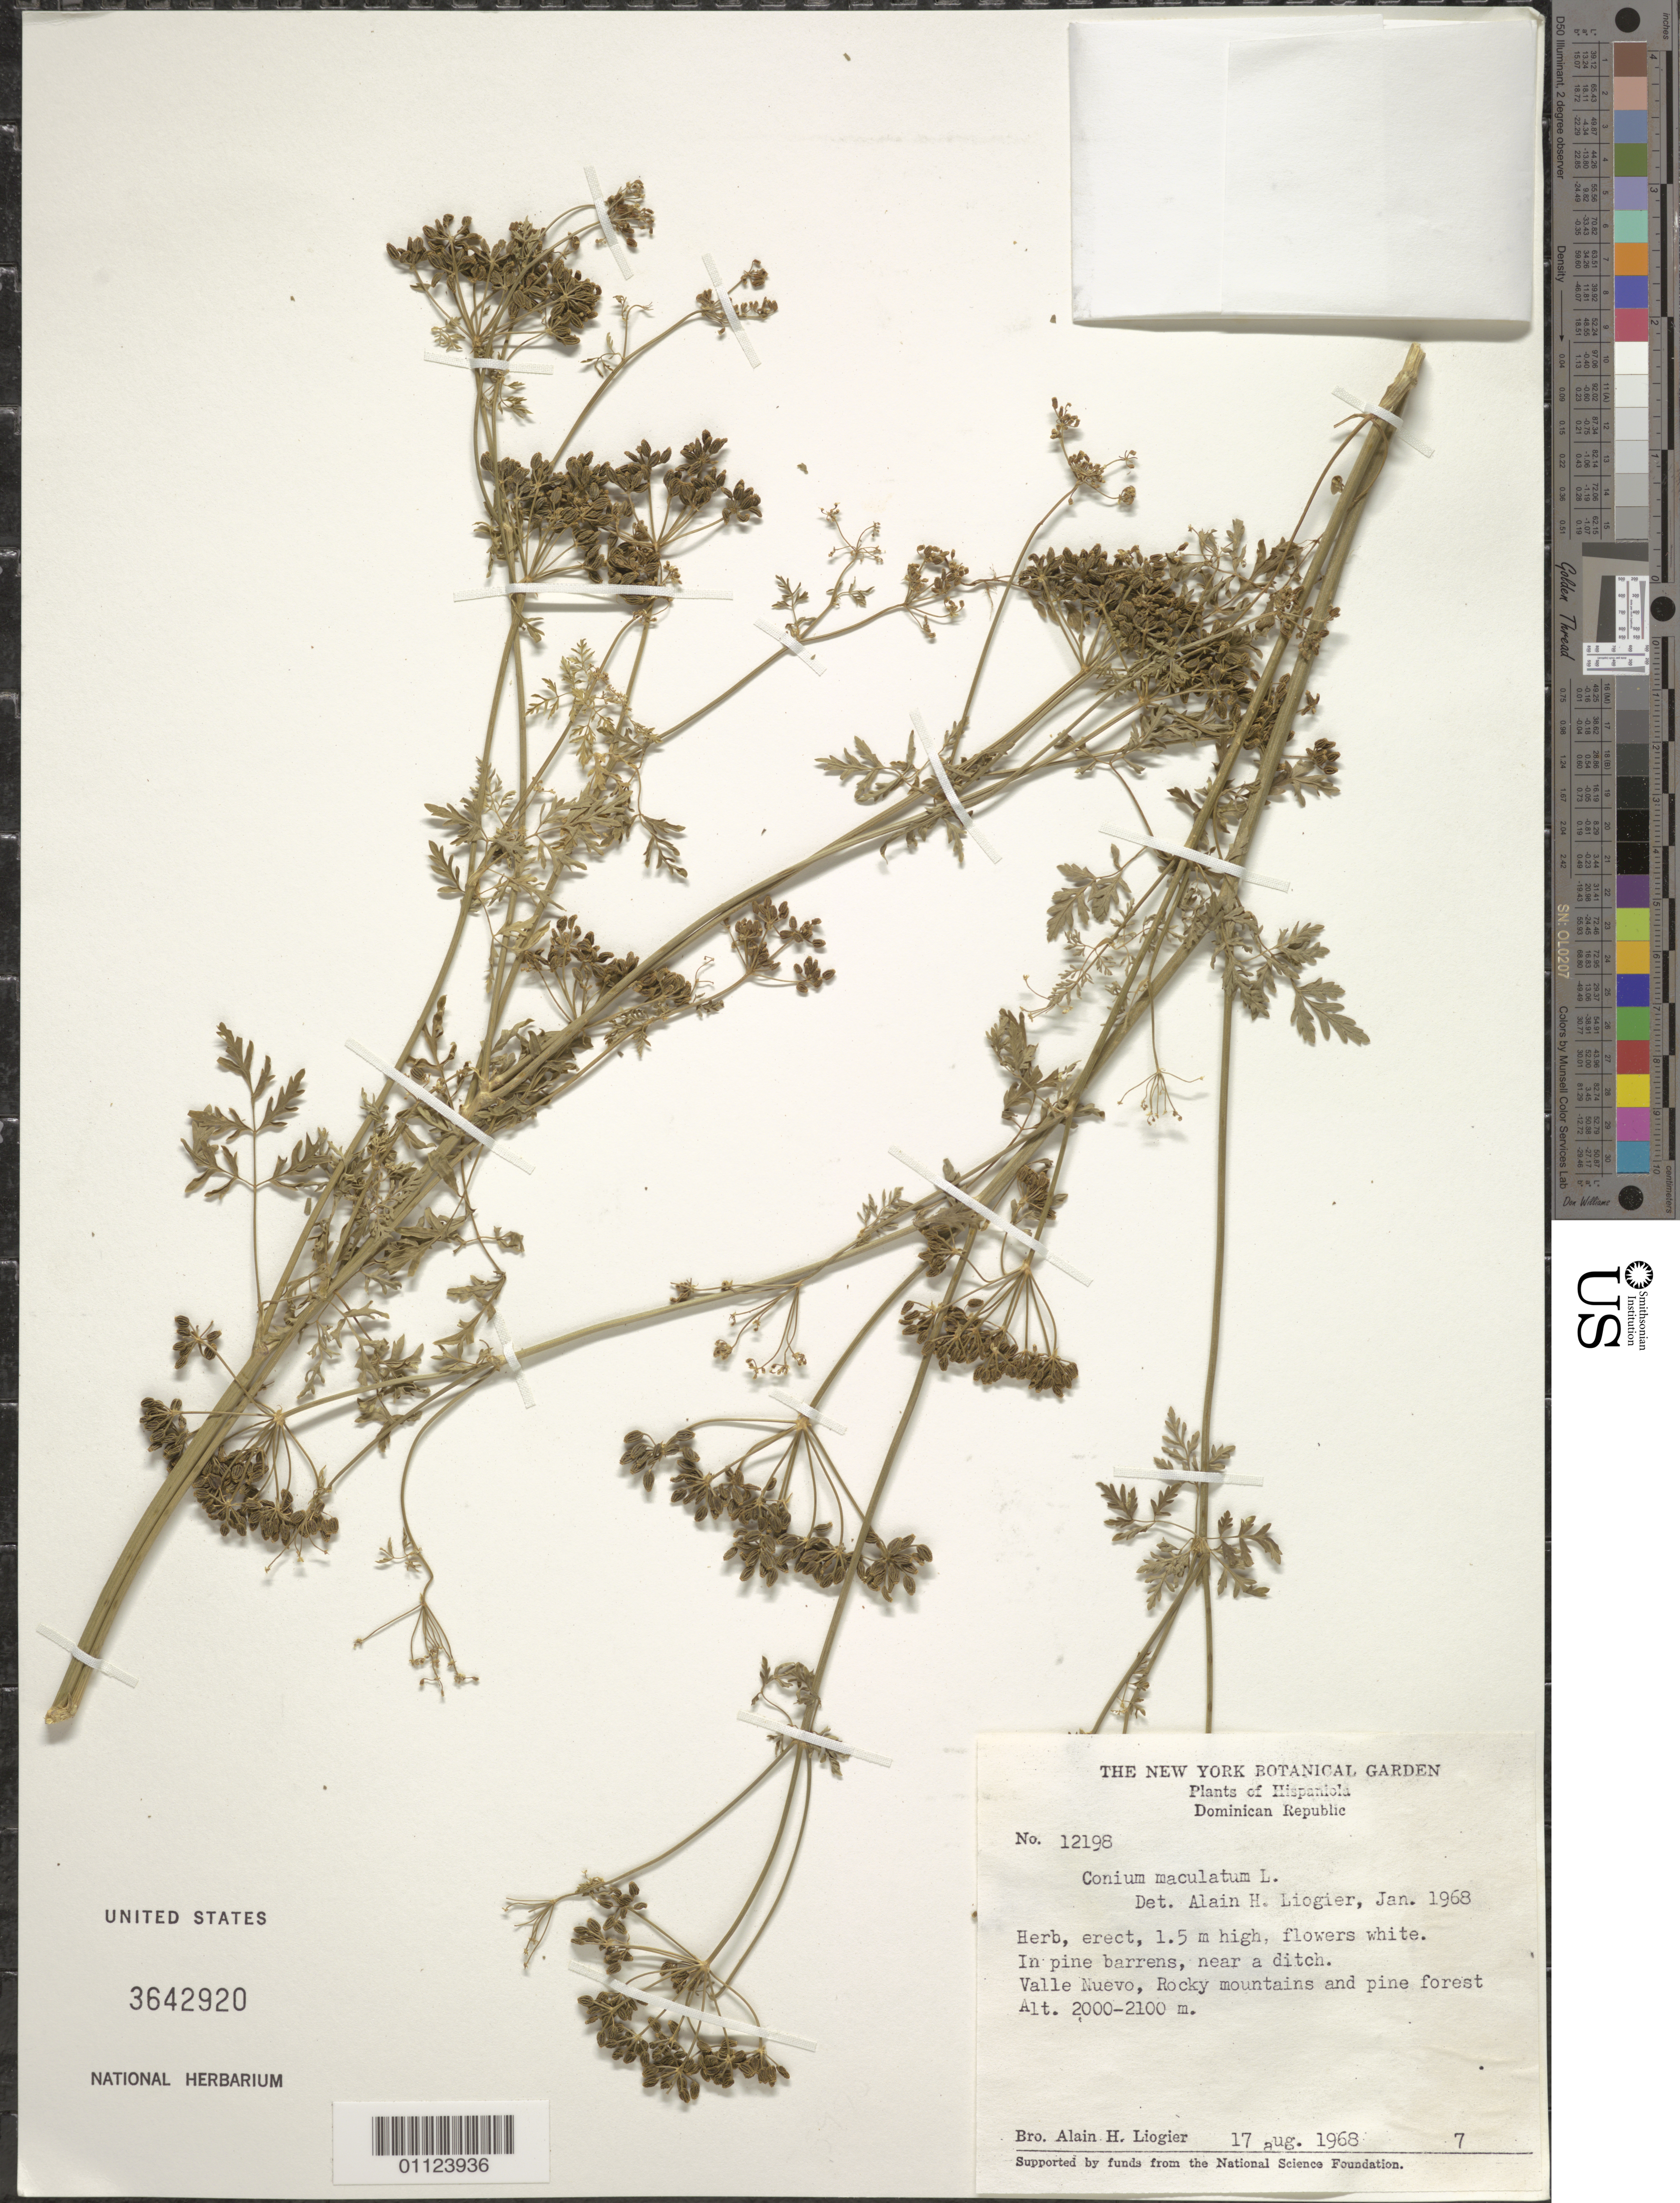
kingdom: Plantae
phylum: Tracheophyta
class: Magnoliopsida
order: Apiales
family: Apiaceae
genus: Conium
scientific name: Conium maculatum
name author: L.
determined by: Liogier, Alain H.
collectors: A. H. Liogier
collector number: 12198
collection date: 1968-08-17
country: Dominican Republic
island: Hispaniola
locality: Valle Nuevo.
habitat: Rocky mountains and pine forest. In pine barens, near a ditch.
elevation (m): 2000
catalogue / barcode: US 3642920